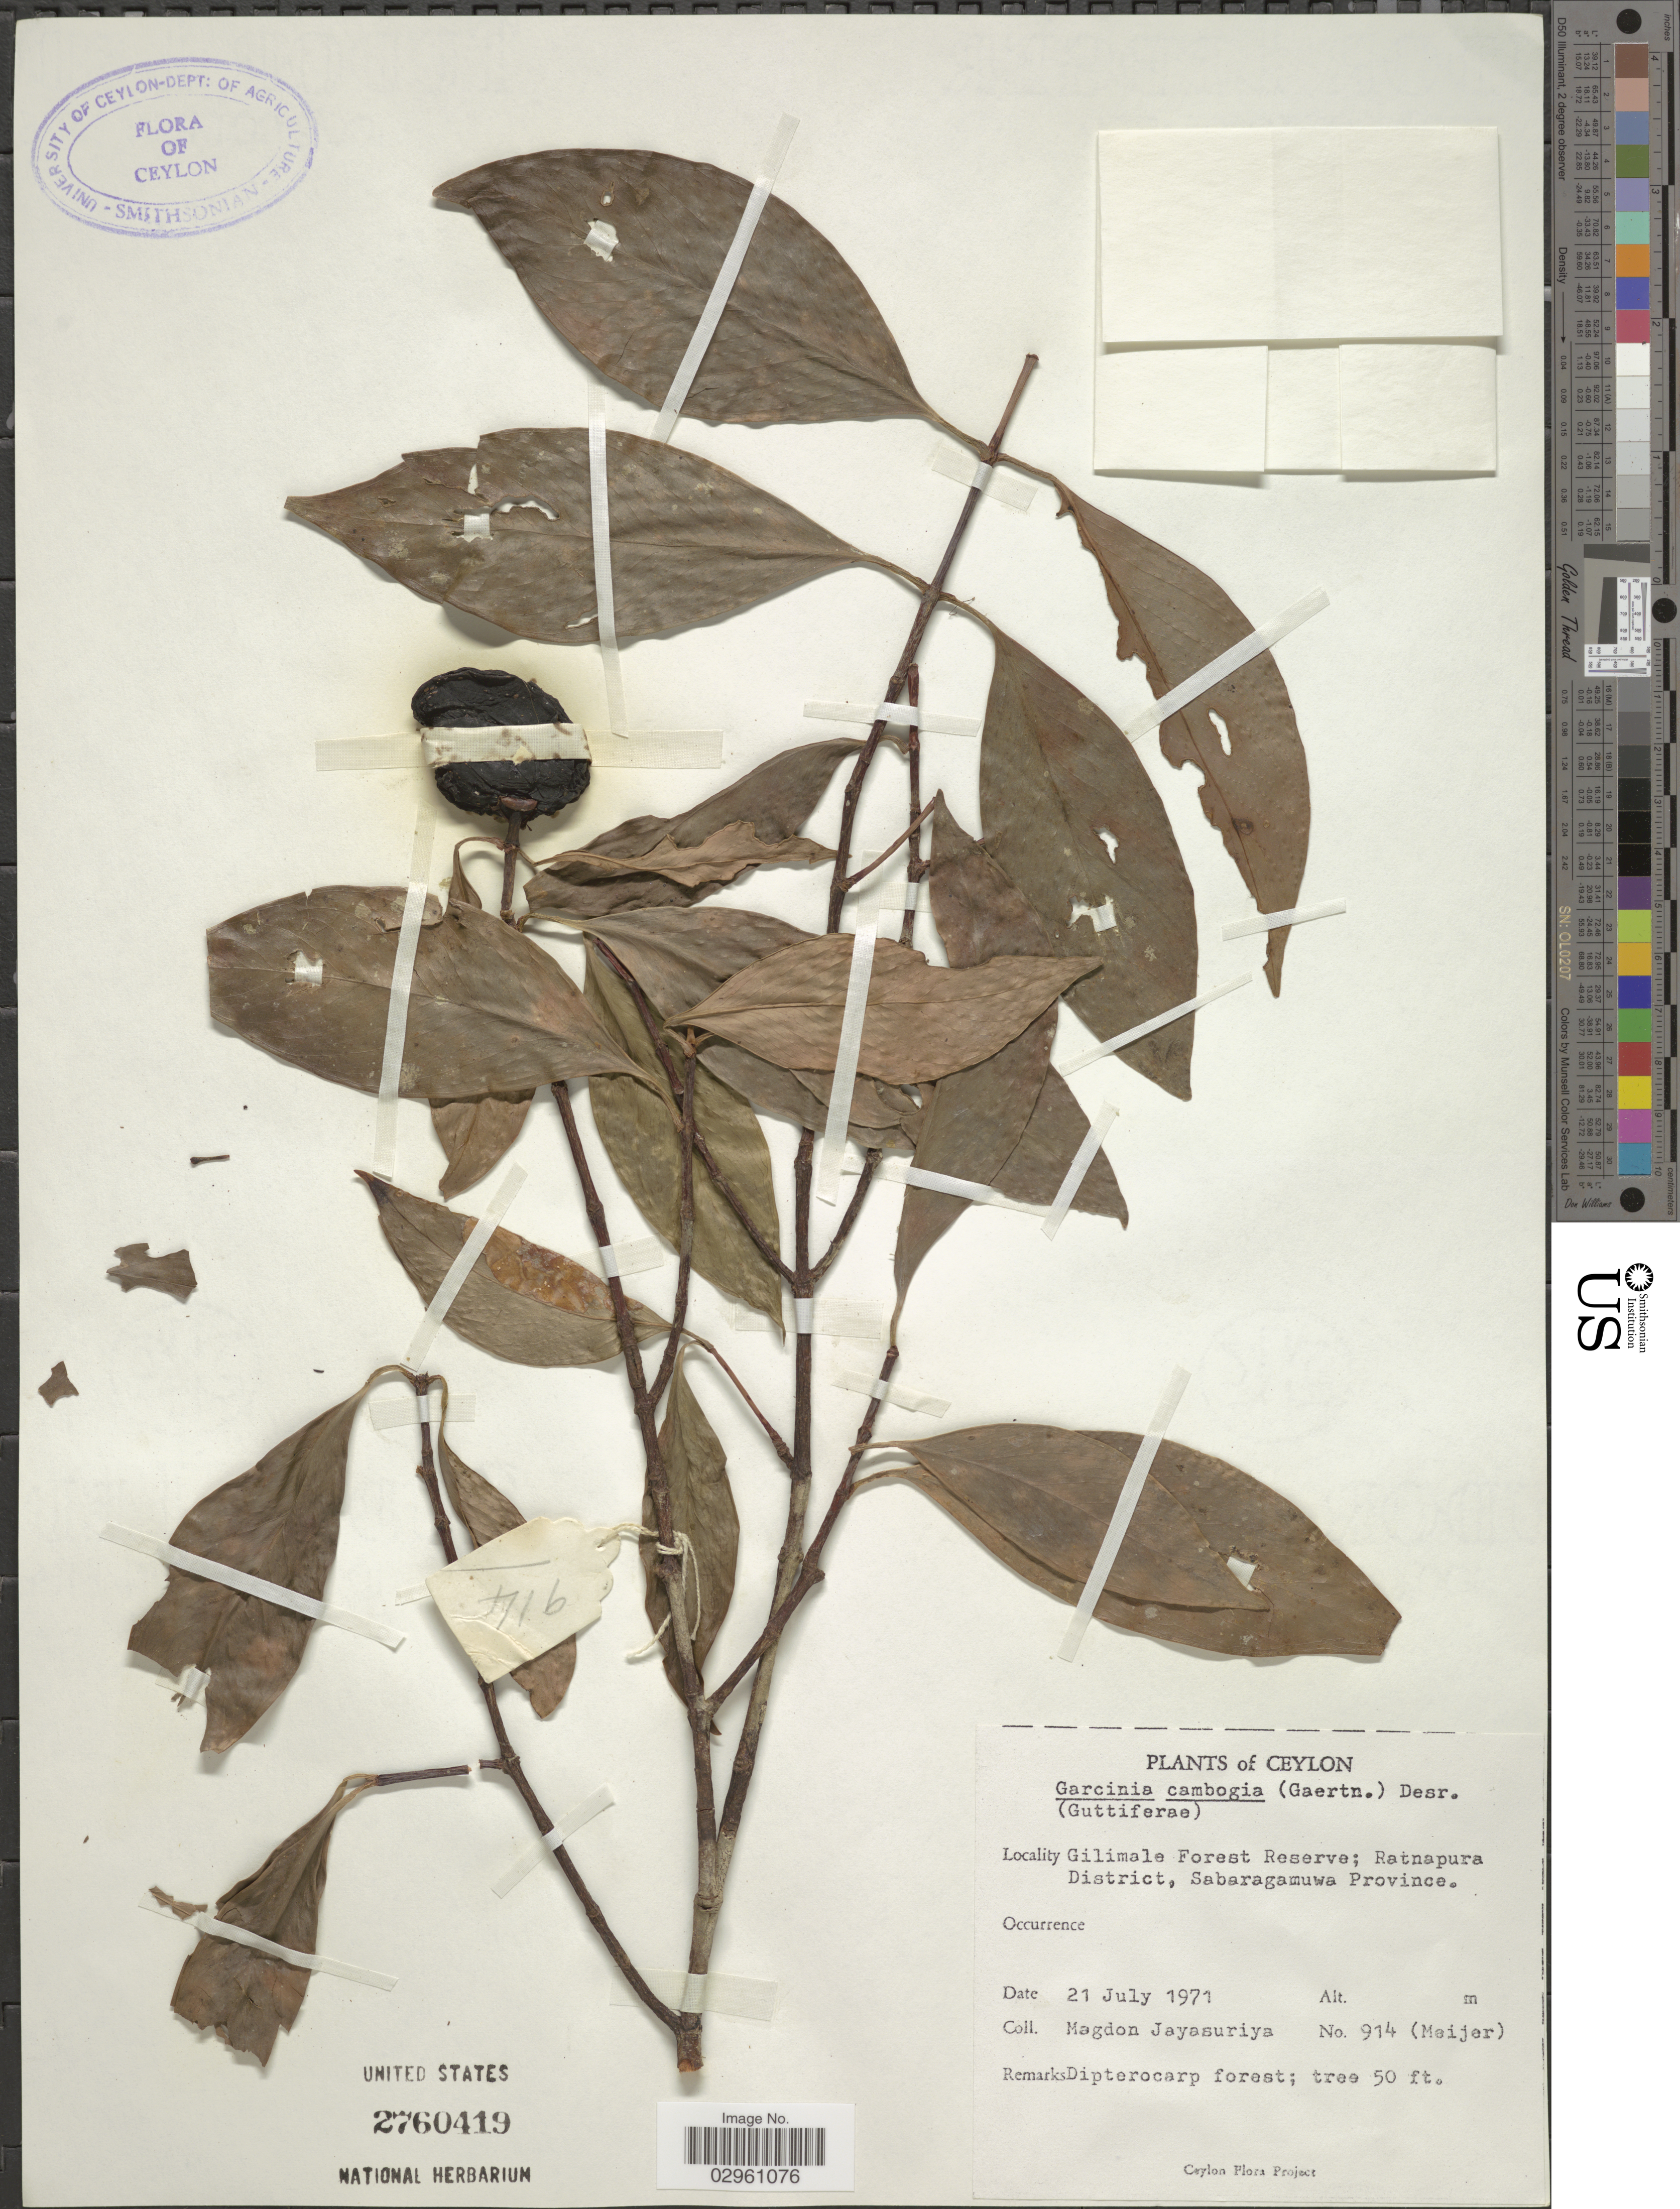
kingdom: Plantae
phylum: Tracheophyta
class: Magnoliopsida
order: Malpighiales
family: Clusiaceae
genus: Garcinia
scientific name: Garcinia cambogia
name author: Desr.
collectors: A. H. Jayasuriya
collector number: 914 (Meijer)?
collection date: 1971-07-21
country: Sri Lanka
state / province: Sabaragamuwa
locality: Ceylon. Gilimale Forest Reserve; Ratnapura District, Sabaragamuwa Province.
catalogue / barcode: US 2760419